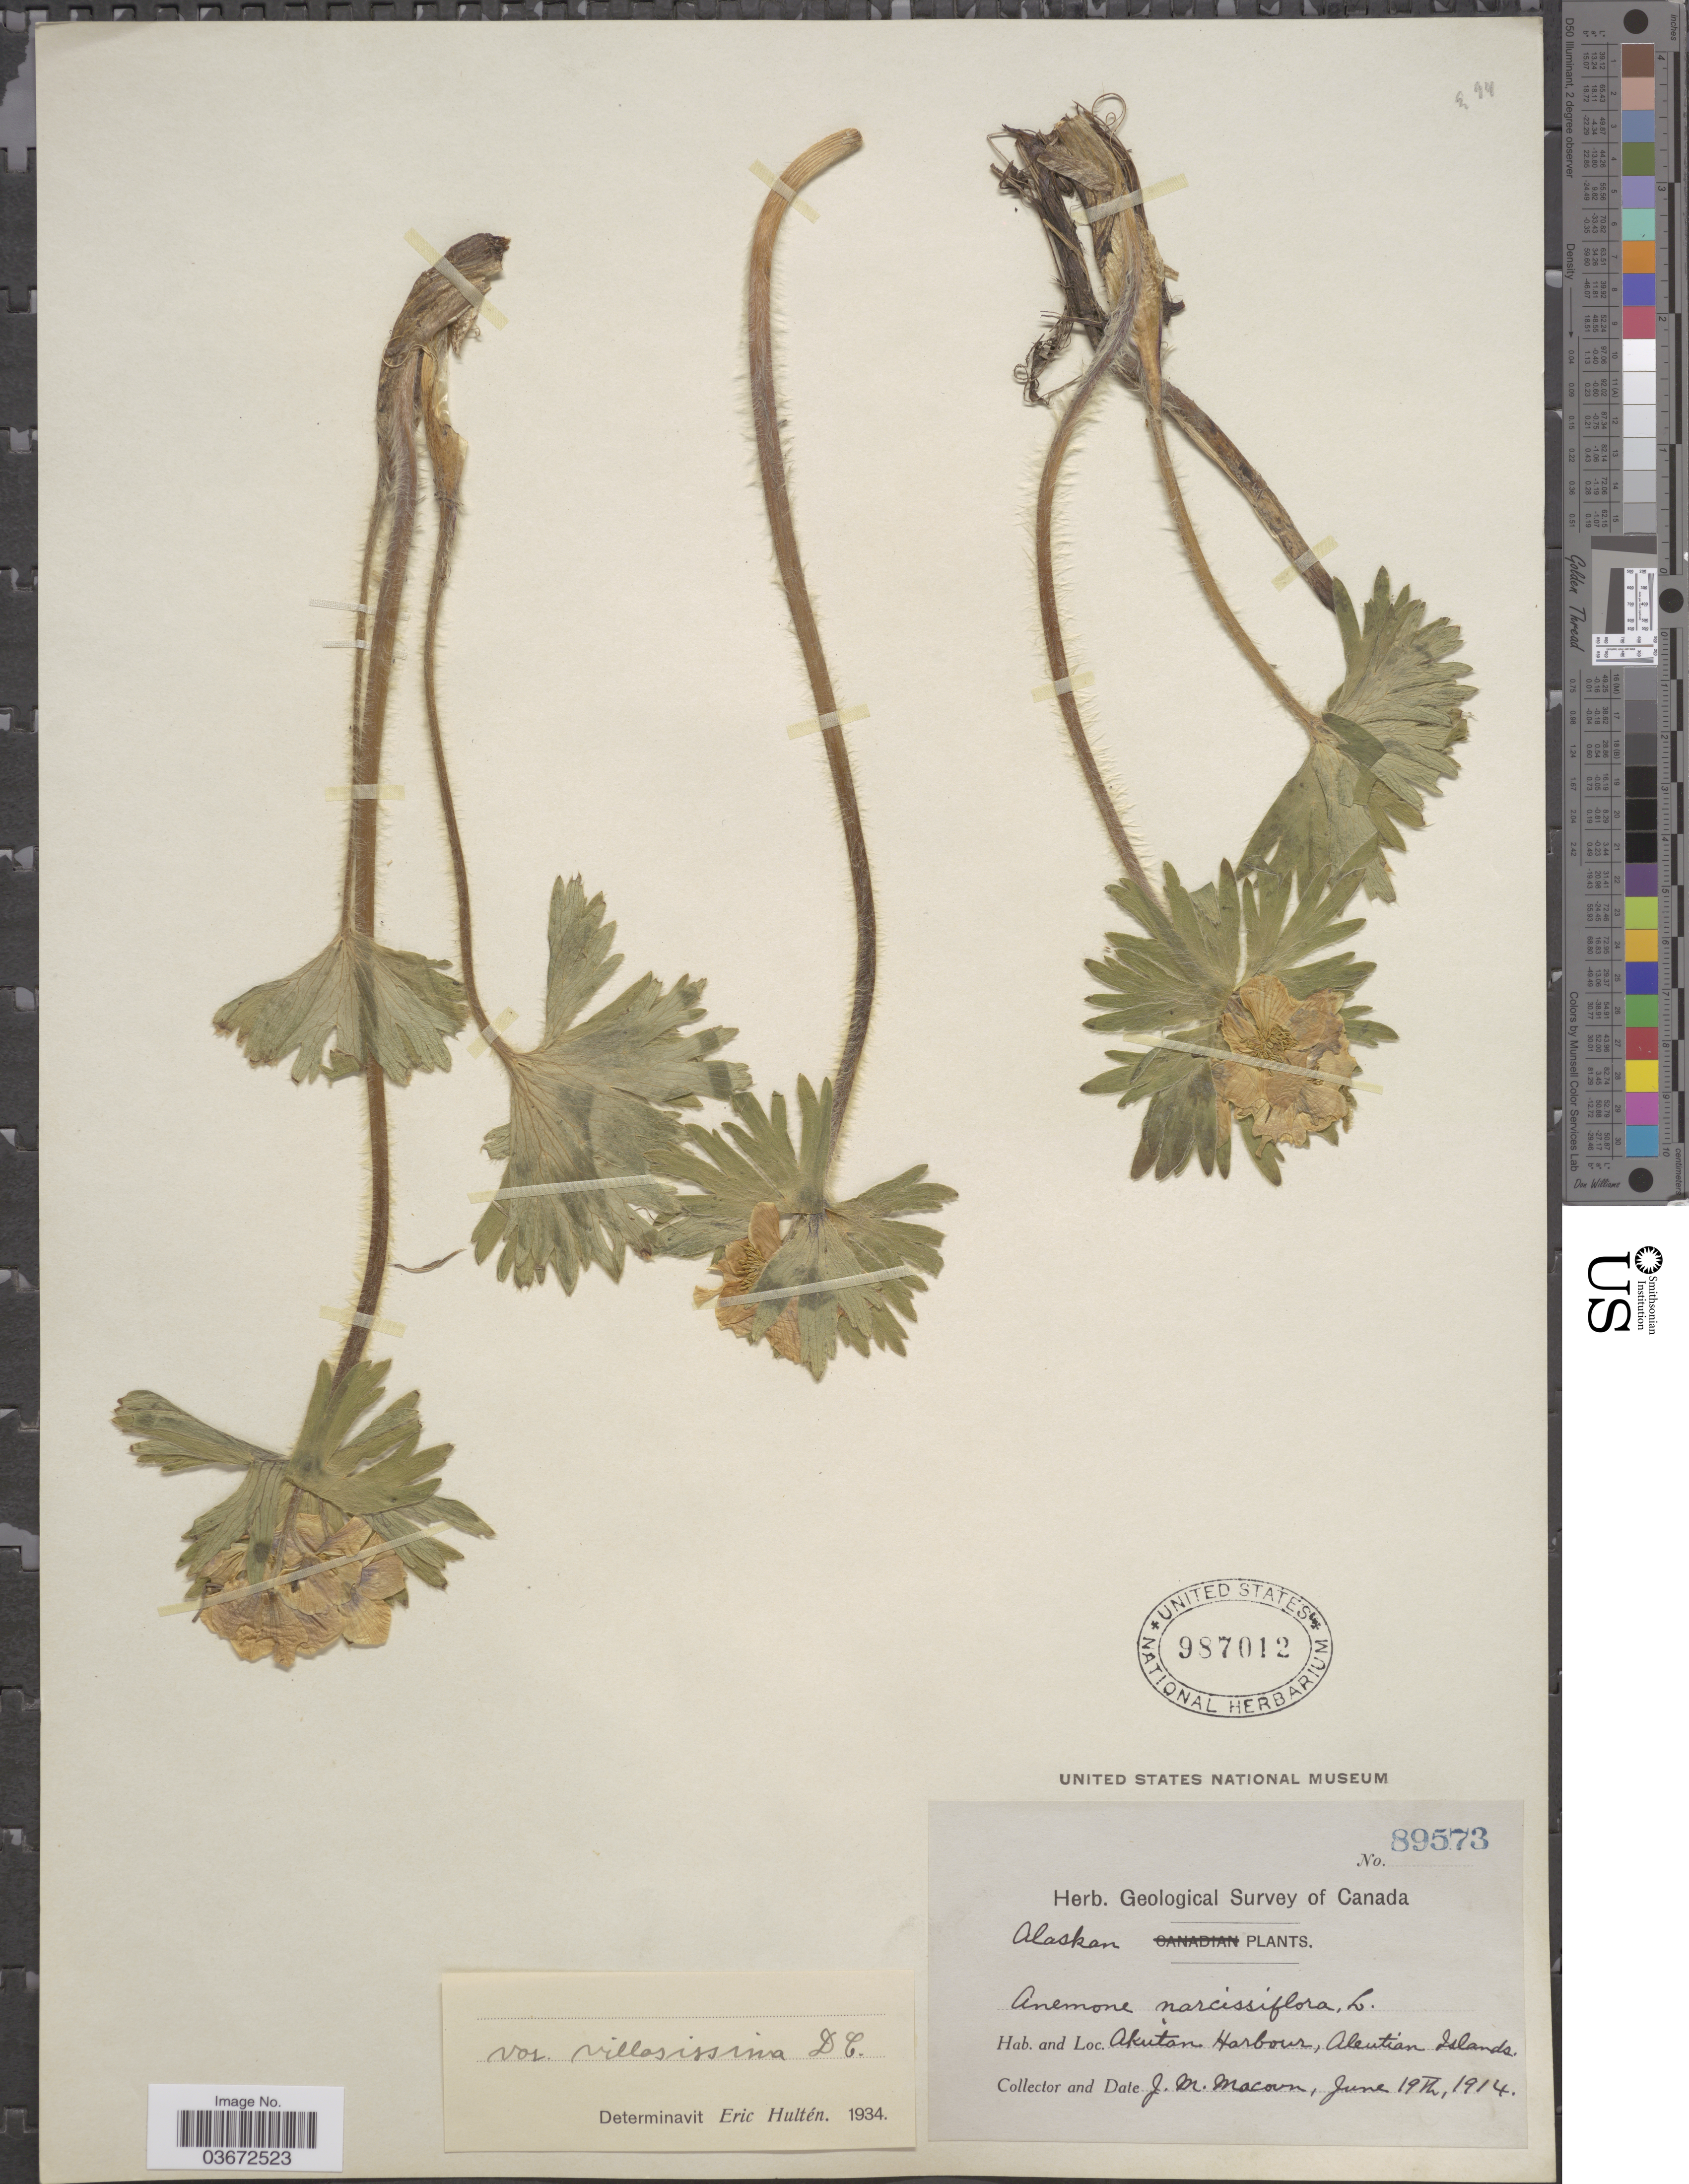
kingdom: Plantae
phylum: Tracheophyta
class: Magnoliopsida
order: Ranunculales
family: Ranunculaceae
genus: Anemone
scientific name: Anemone narcissiflora var. villosissima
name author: DC.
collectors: J. M. Macoun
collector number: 89573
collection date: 1914-06-19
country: United States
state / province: Alaska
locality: Akutan Harbour, Aleutian Islands.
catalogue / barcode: US 987012